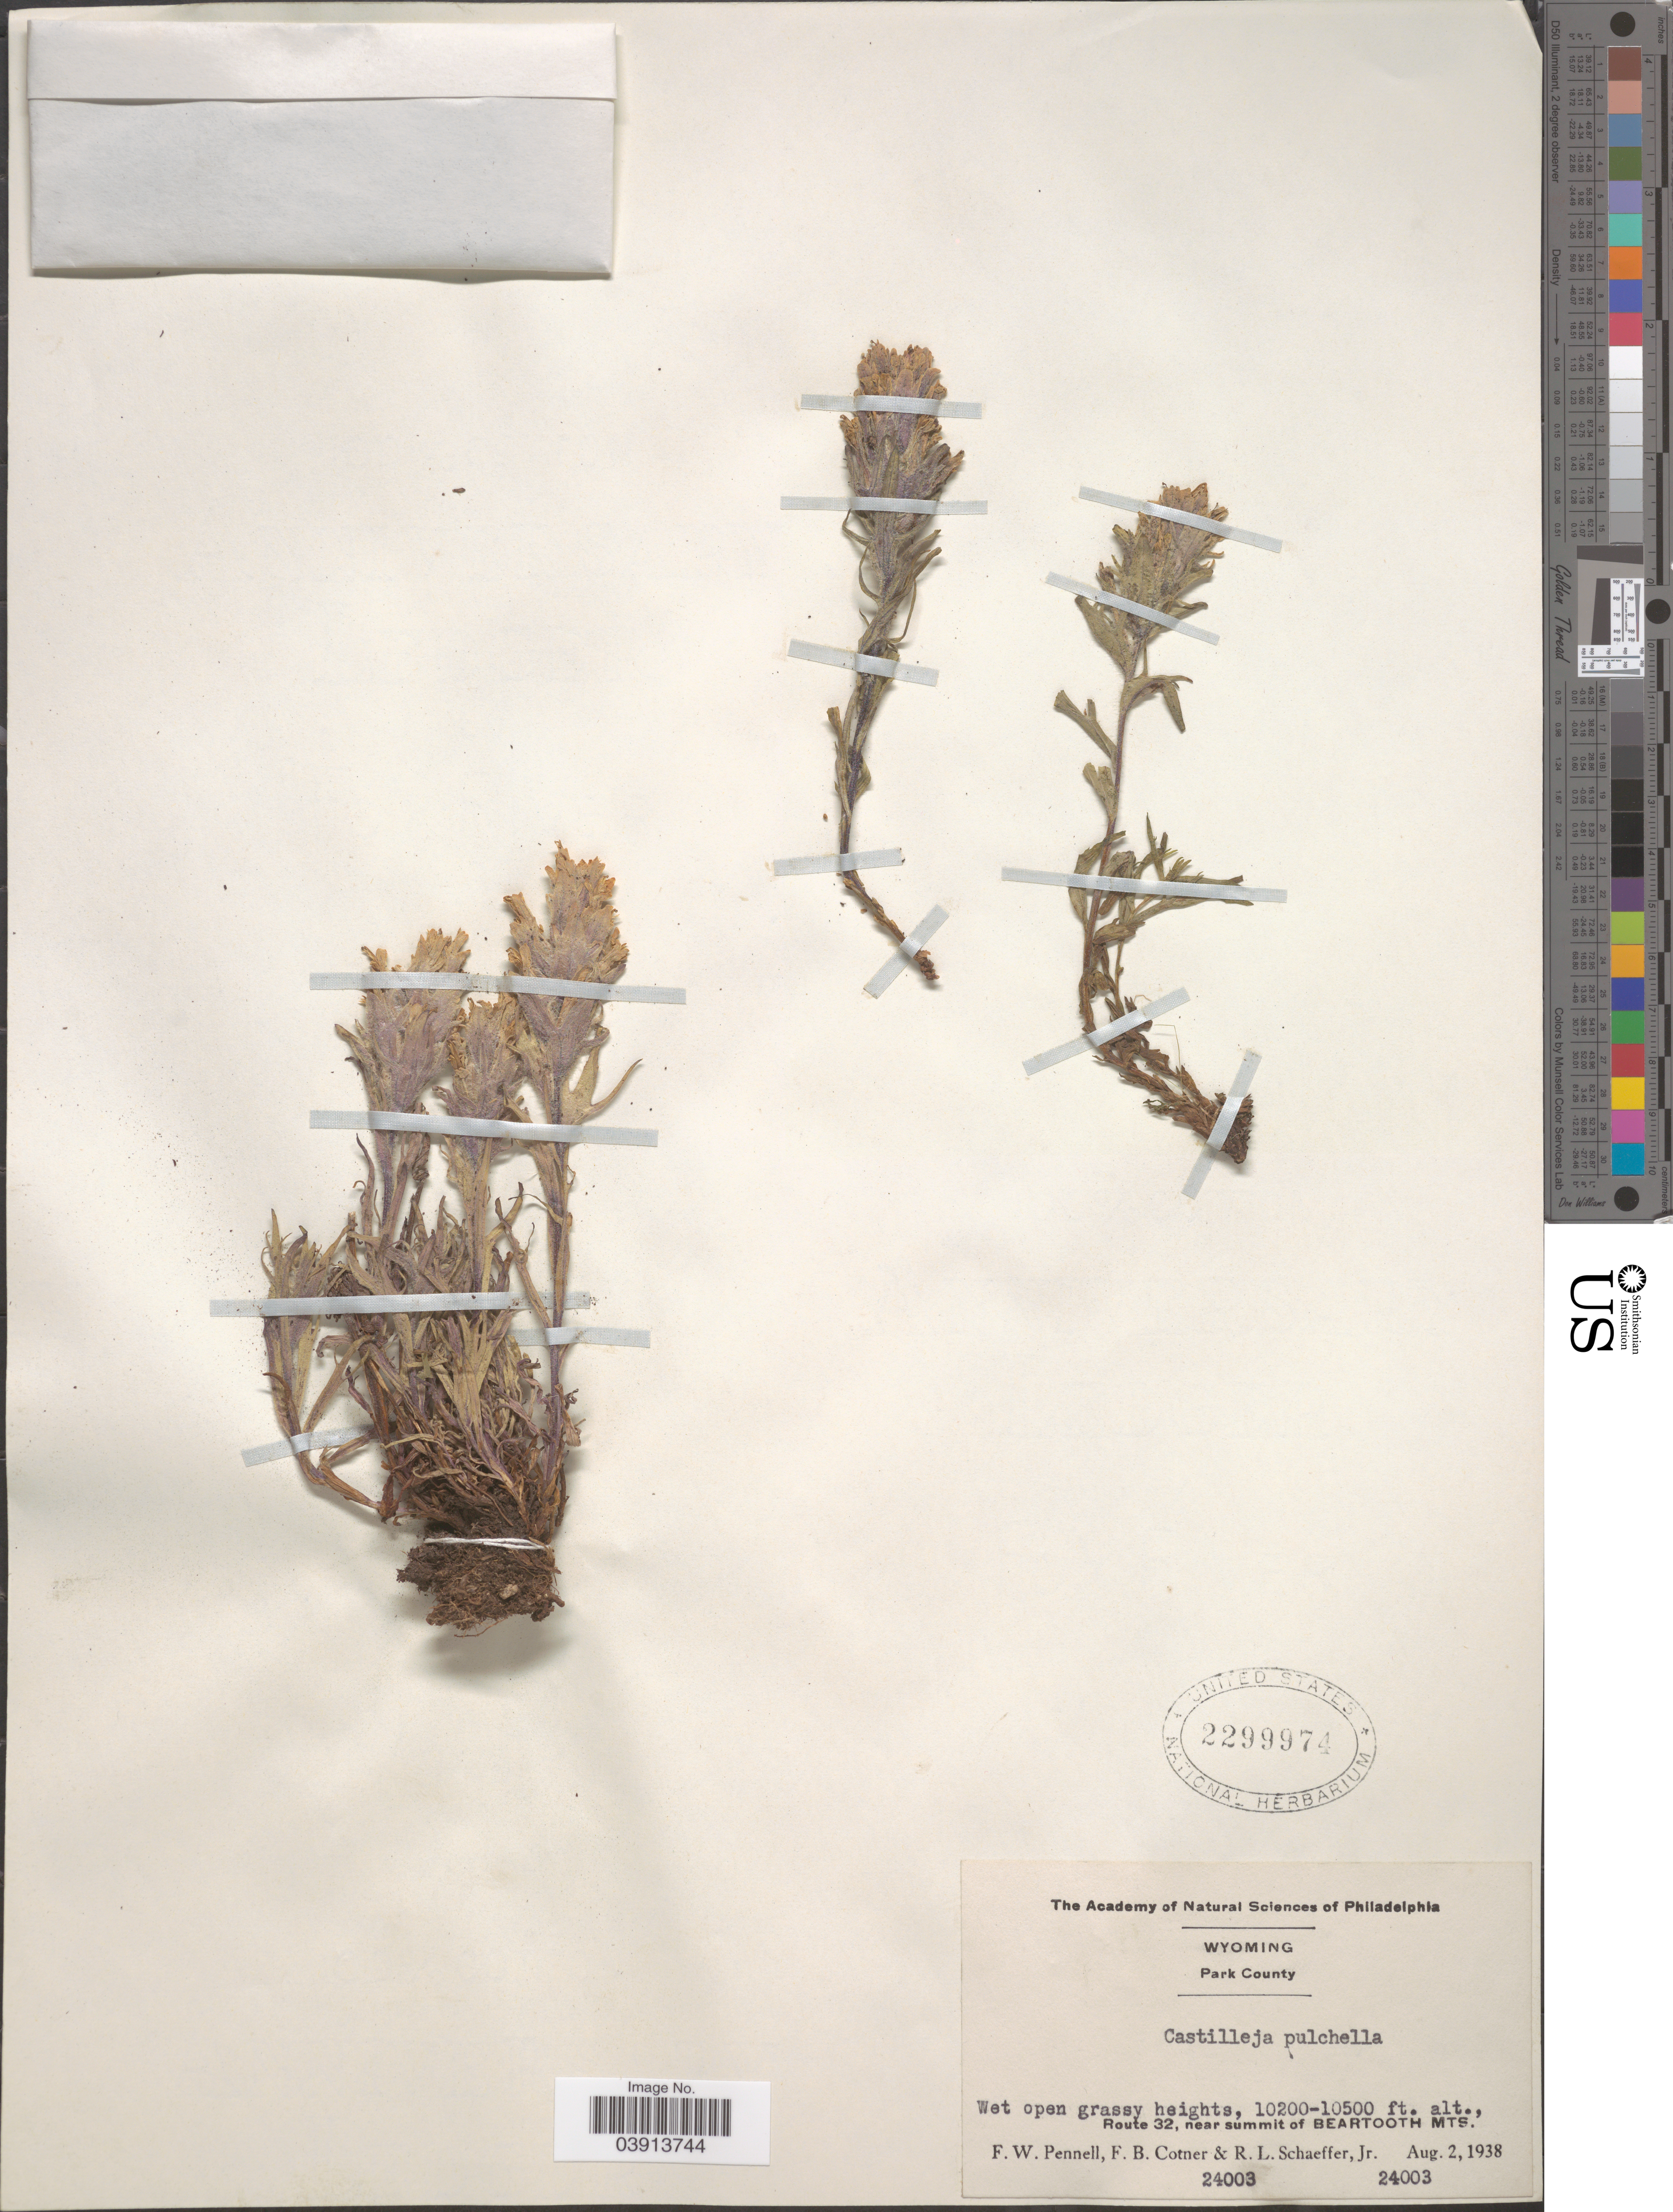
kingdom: Plantae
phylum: Tracheophyta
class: Magnoliopsida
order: Lamiales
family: Orobanchaceae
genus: Castilleja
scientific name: Castilleja pulchella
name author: Rydb.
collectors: F. W. Pennell, F. Cotner & R. L. Schaeffer Jr.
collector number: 24003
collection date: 1938-08-02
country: United States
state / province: Wyoming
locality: Park County. Route 32, near summit of Beartooth Mts.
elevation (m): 3109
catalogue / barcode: US 2299974